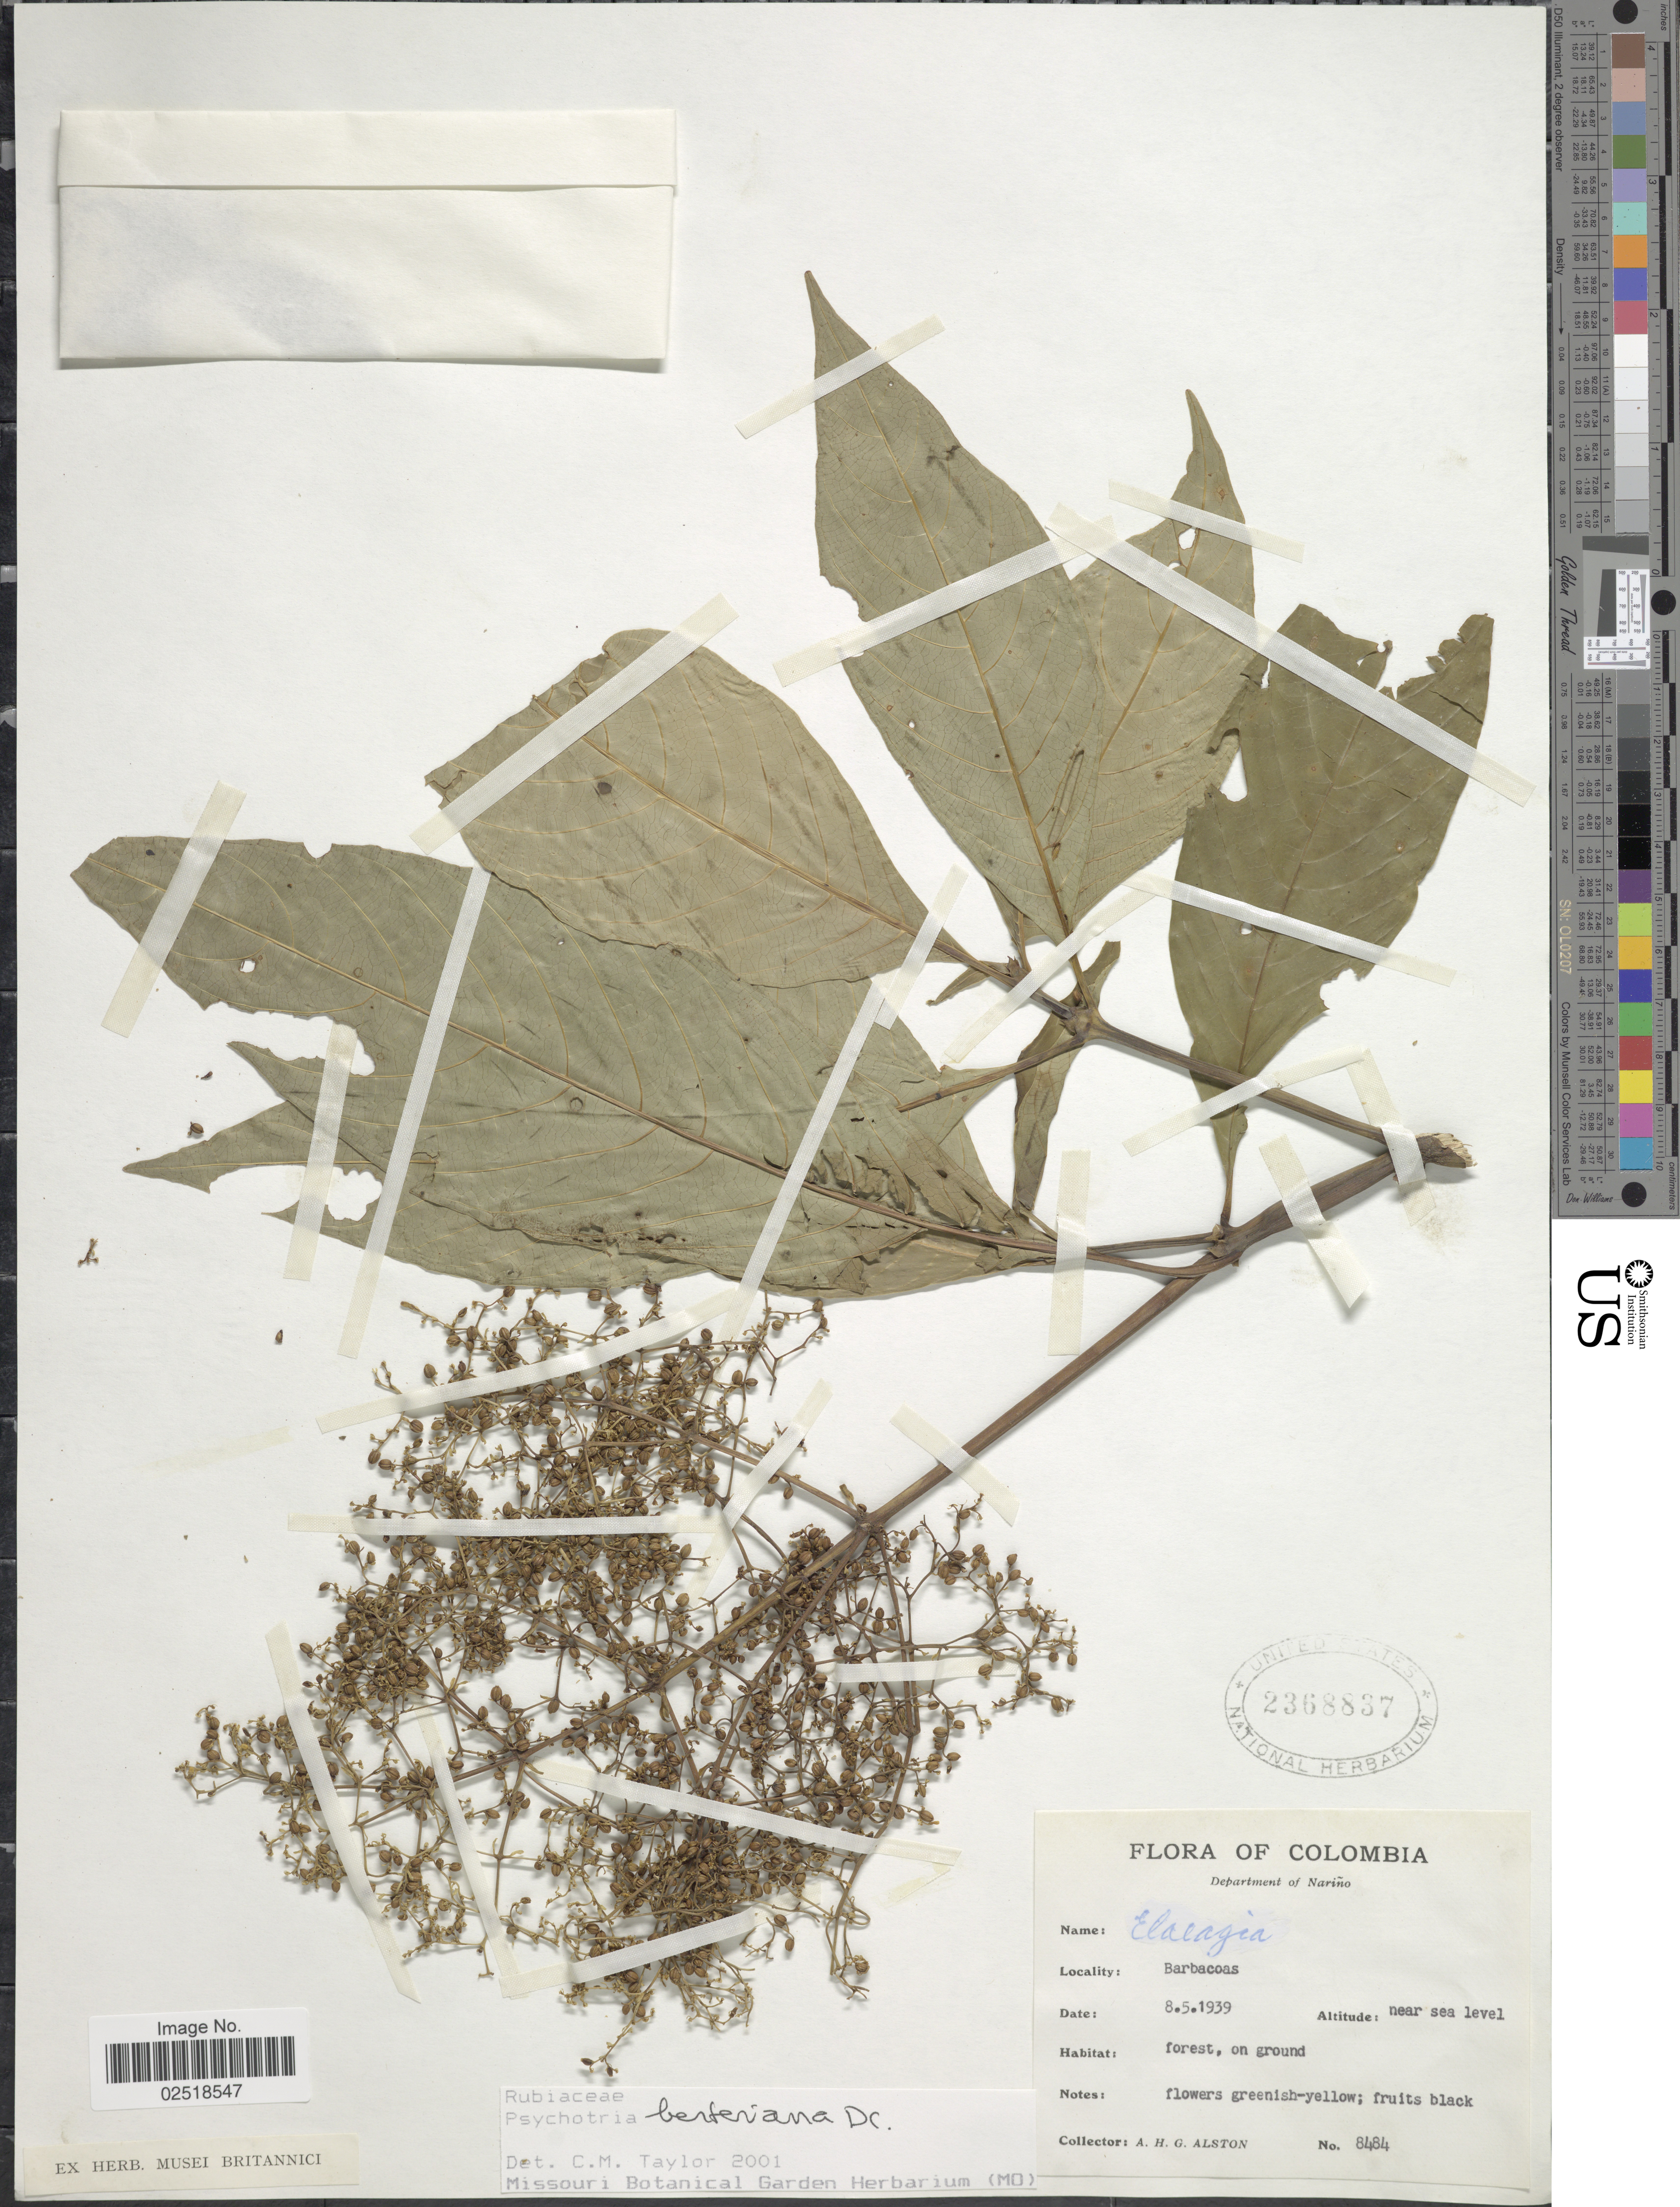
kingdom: Plantae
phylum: Tracheophyta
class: Magnoliopsida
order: Gentianales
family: Rubiaceae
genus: Psychotria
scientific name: Psychotria berteroana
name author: DC.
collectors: A. H. Alston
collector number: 8484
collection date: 1939-05-08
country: Colombia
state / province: Nariño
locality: Department of Nariño, Barbacoas, forest, on ground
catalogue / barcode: US 2368837